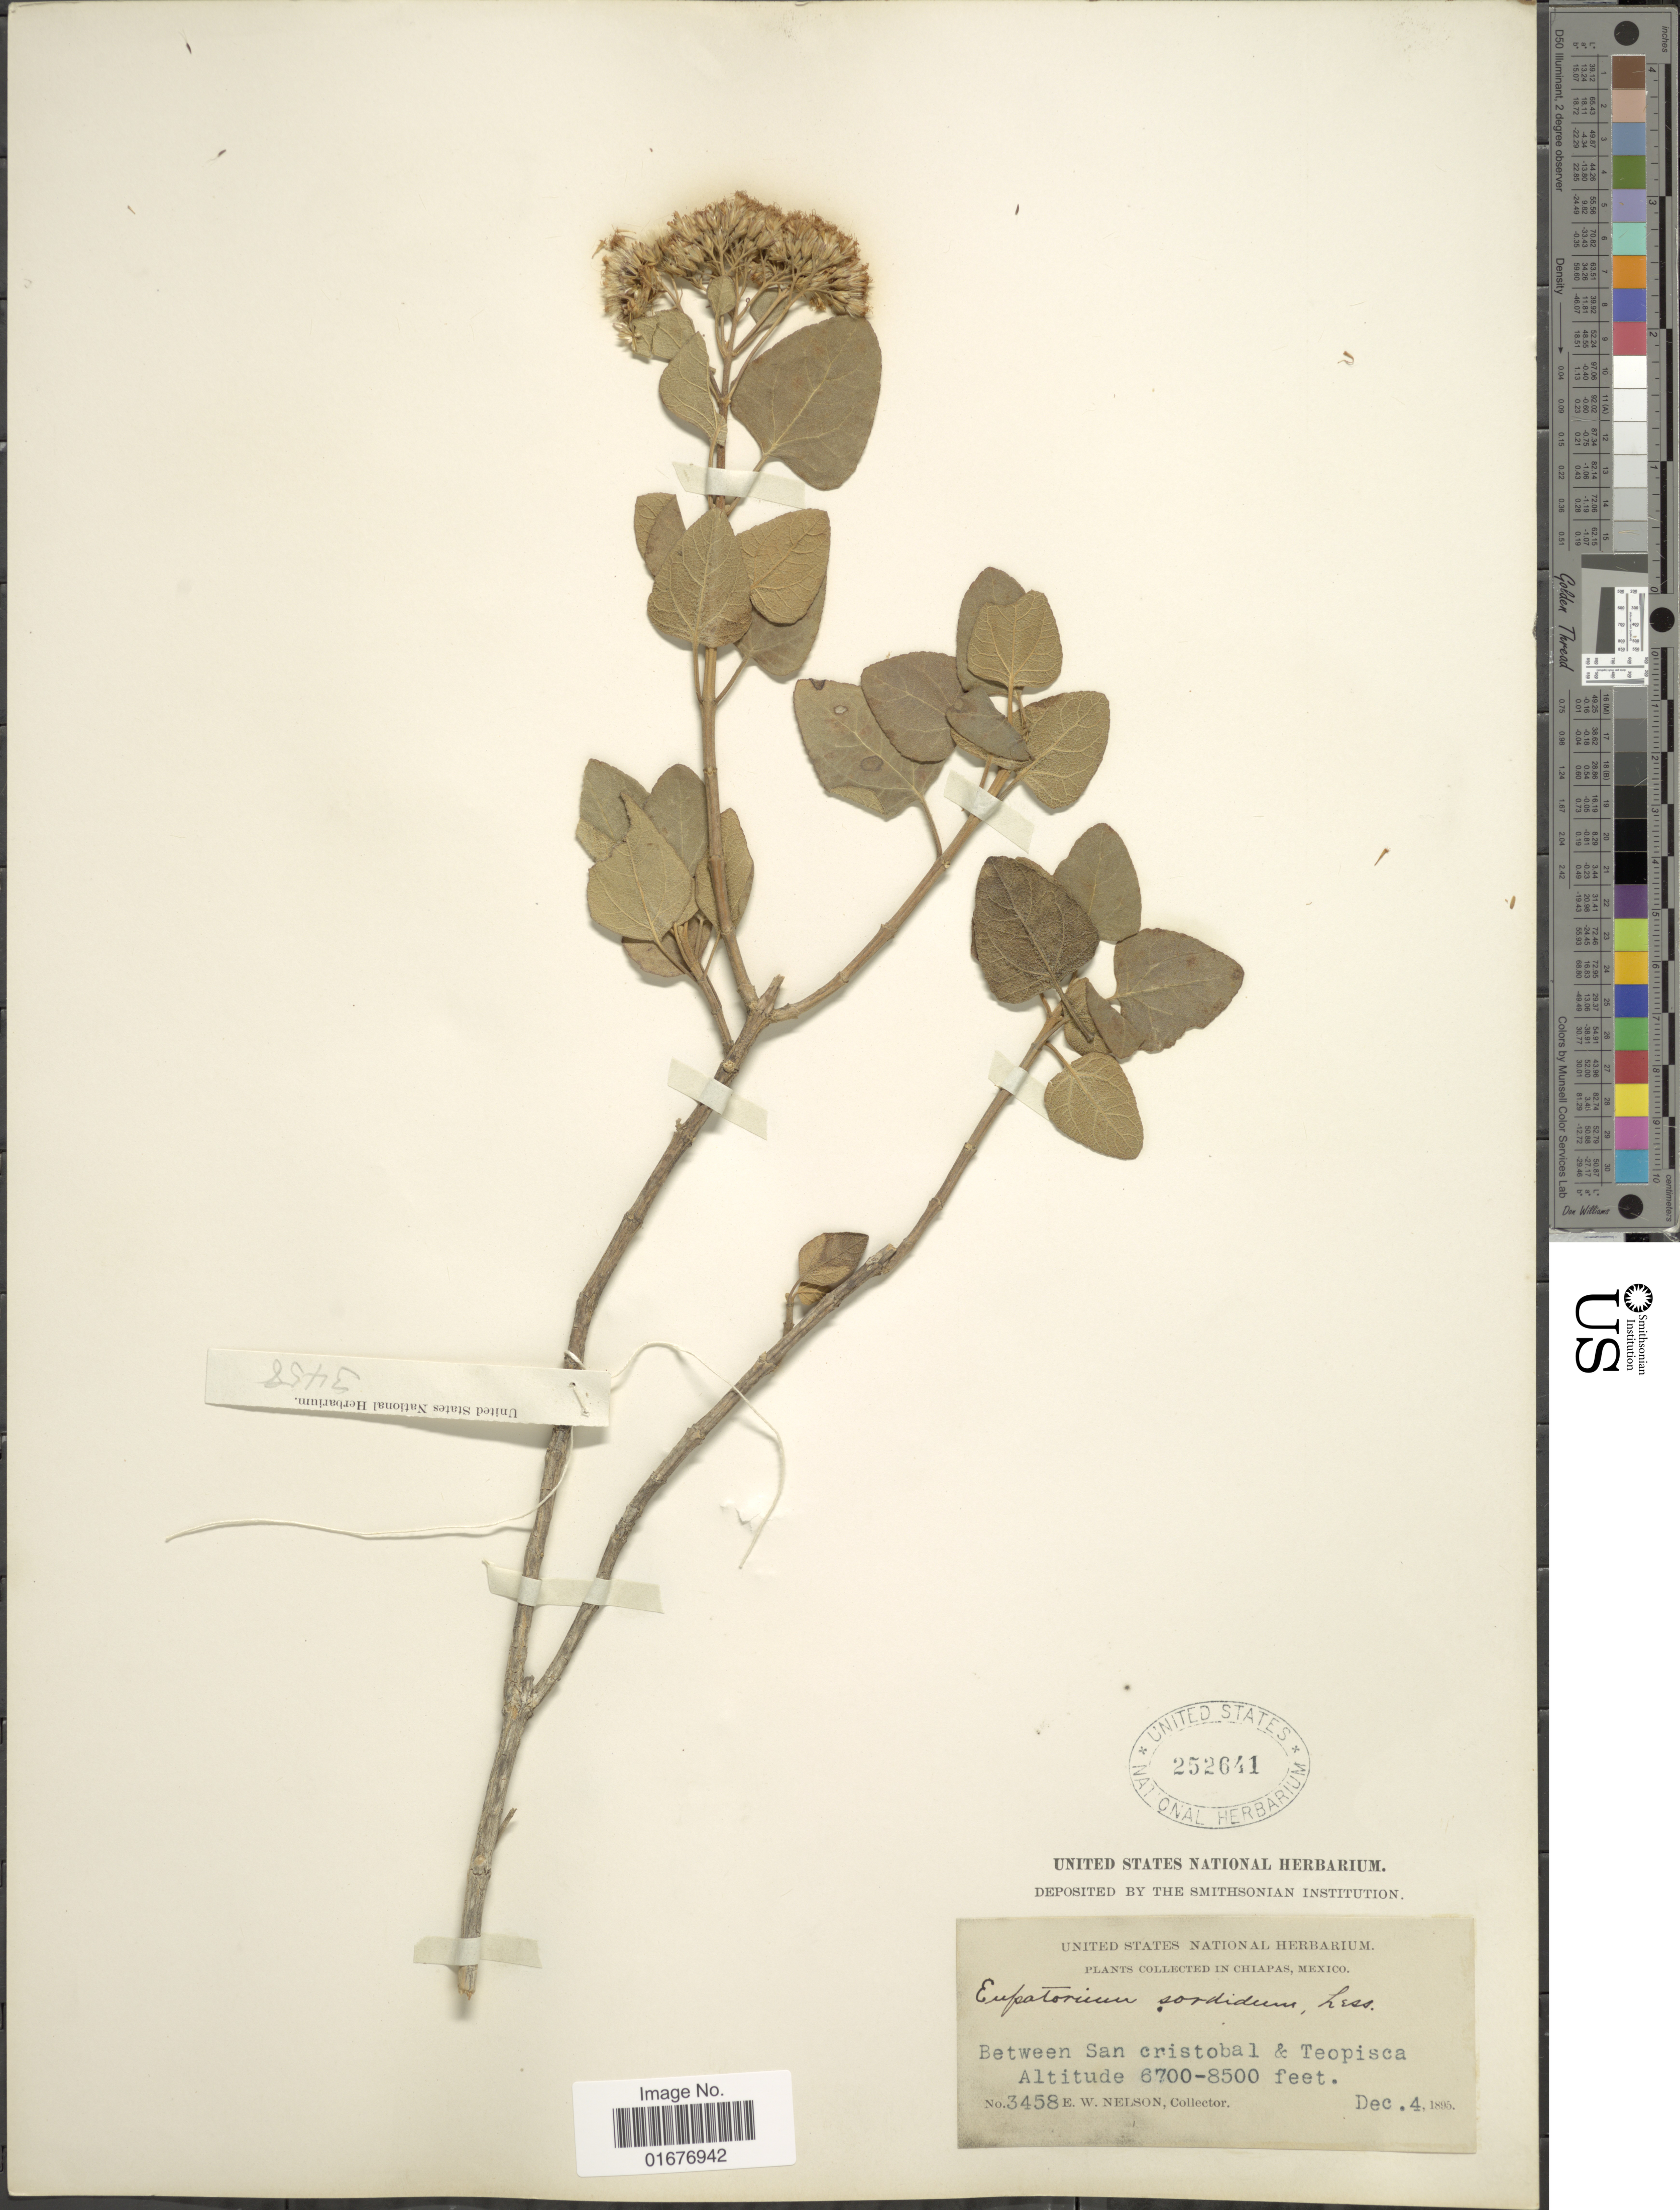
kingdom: Plantae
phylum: Tracheophyta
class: Magnoliopsida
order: Asterales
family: Asteraceae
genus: Ageratina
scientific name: Ageratina tomentella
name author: (Schrad.) R.M. King & H. Rob.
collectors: E. W. Nelson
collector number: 3458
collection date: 1895-12-04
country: Mexico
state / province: Chiapas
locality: Between San Cristobal & Teopisca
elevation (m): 2042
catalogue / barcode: US 252641